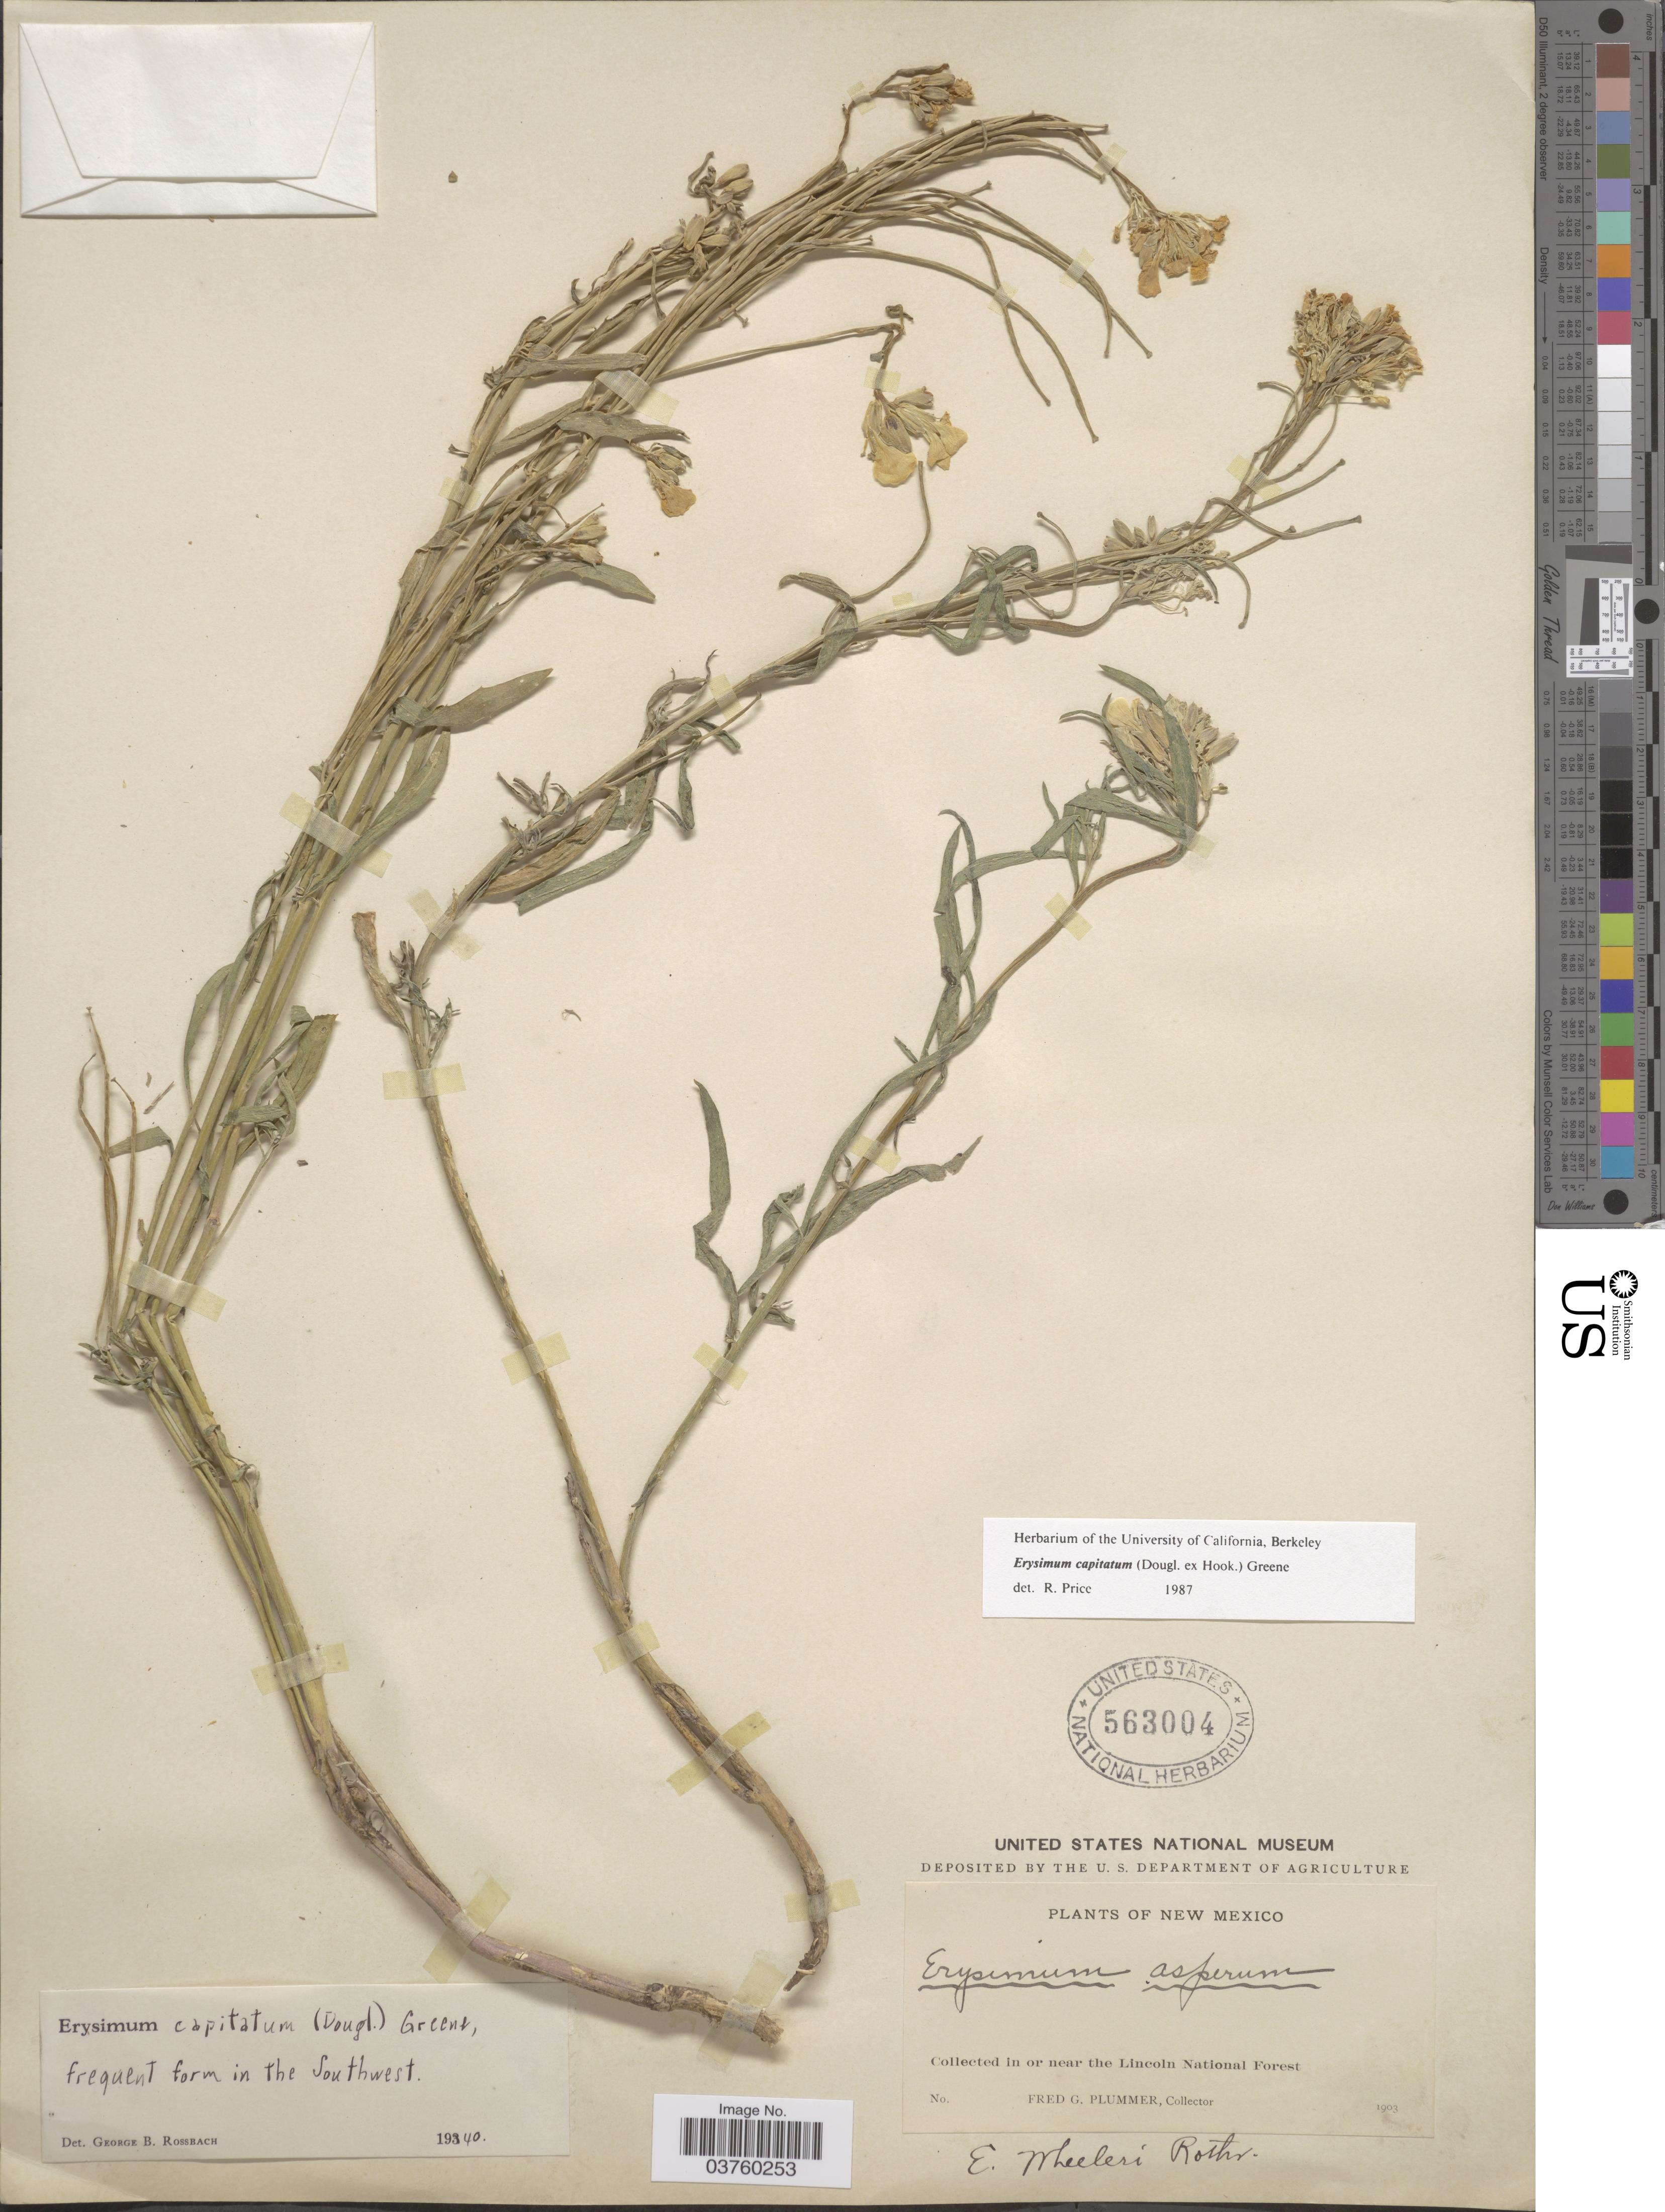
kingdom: Plantae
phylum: Tracheophyta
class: Magnoliopsida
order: Brassicales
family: Brassicaceae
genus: Erysimum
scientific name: Erysimum capitatum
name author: (Douglas ex Hook.) Greene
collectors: F. Plummer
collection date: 1903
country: United States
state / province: New Mexico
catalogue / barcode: US 563004